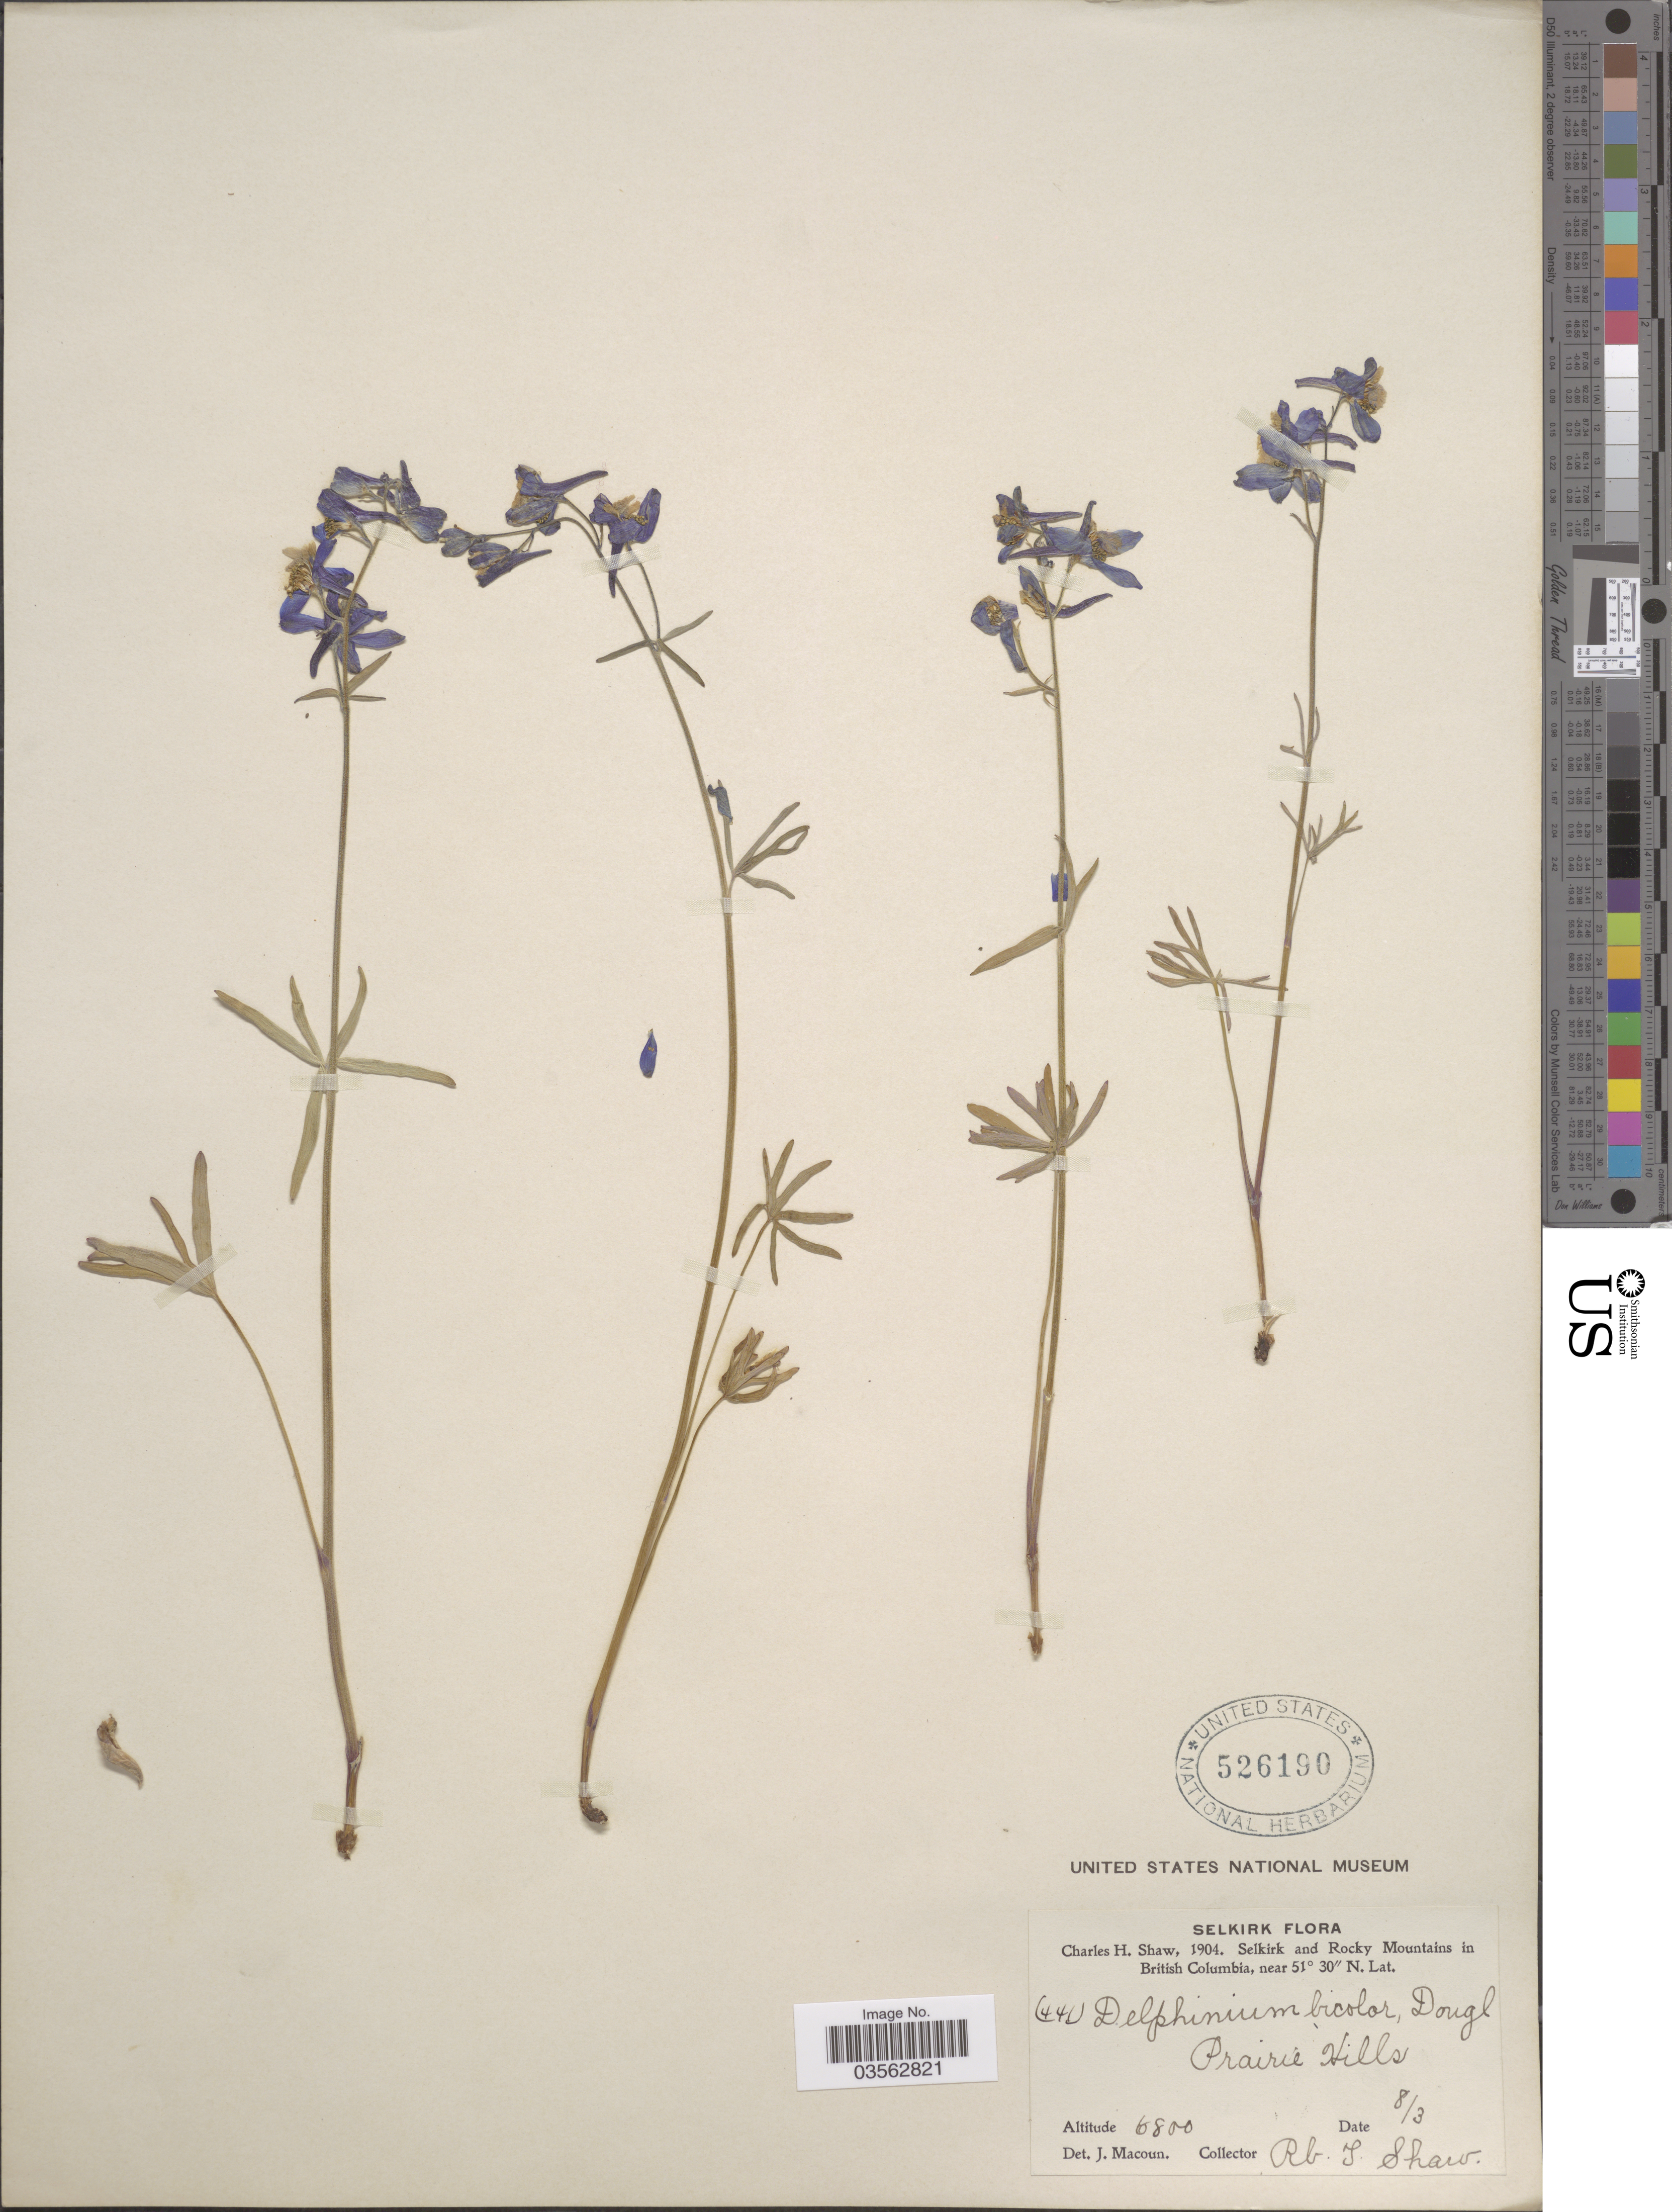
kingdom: Plantae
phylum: Tracheophyta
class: Magnoliopsida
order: Ranunculales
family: Ranunculaceae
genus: Delphinium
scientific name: Delphinium columbianum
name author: Greene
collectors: R. J. Shaw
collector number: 441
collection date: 1904-03-08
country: Canada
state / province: British Columbia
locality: Selkirk. Selkirk and Rocky Mountains in British Columbia. Prairie Hills.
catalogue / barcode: US 526190